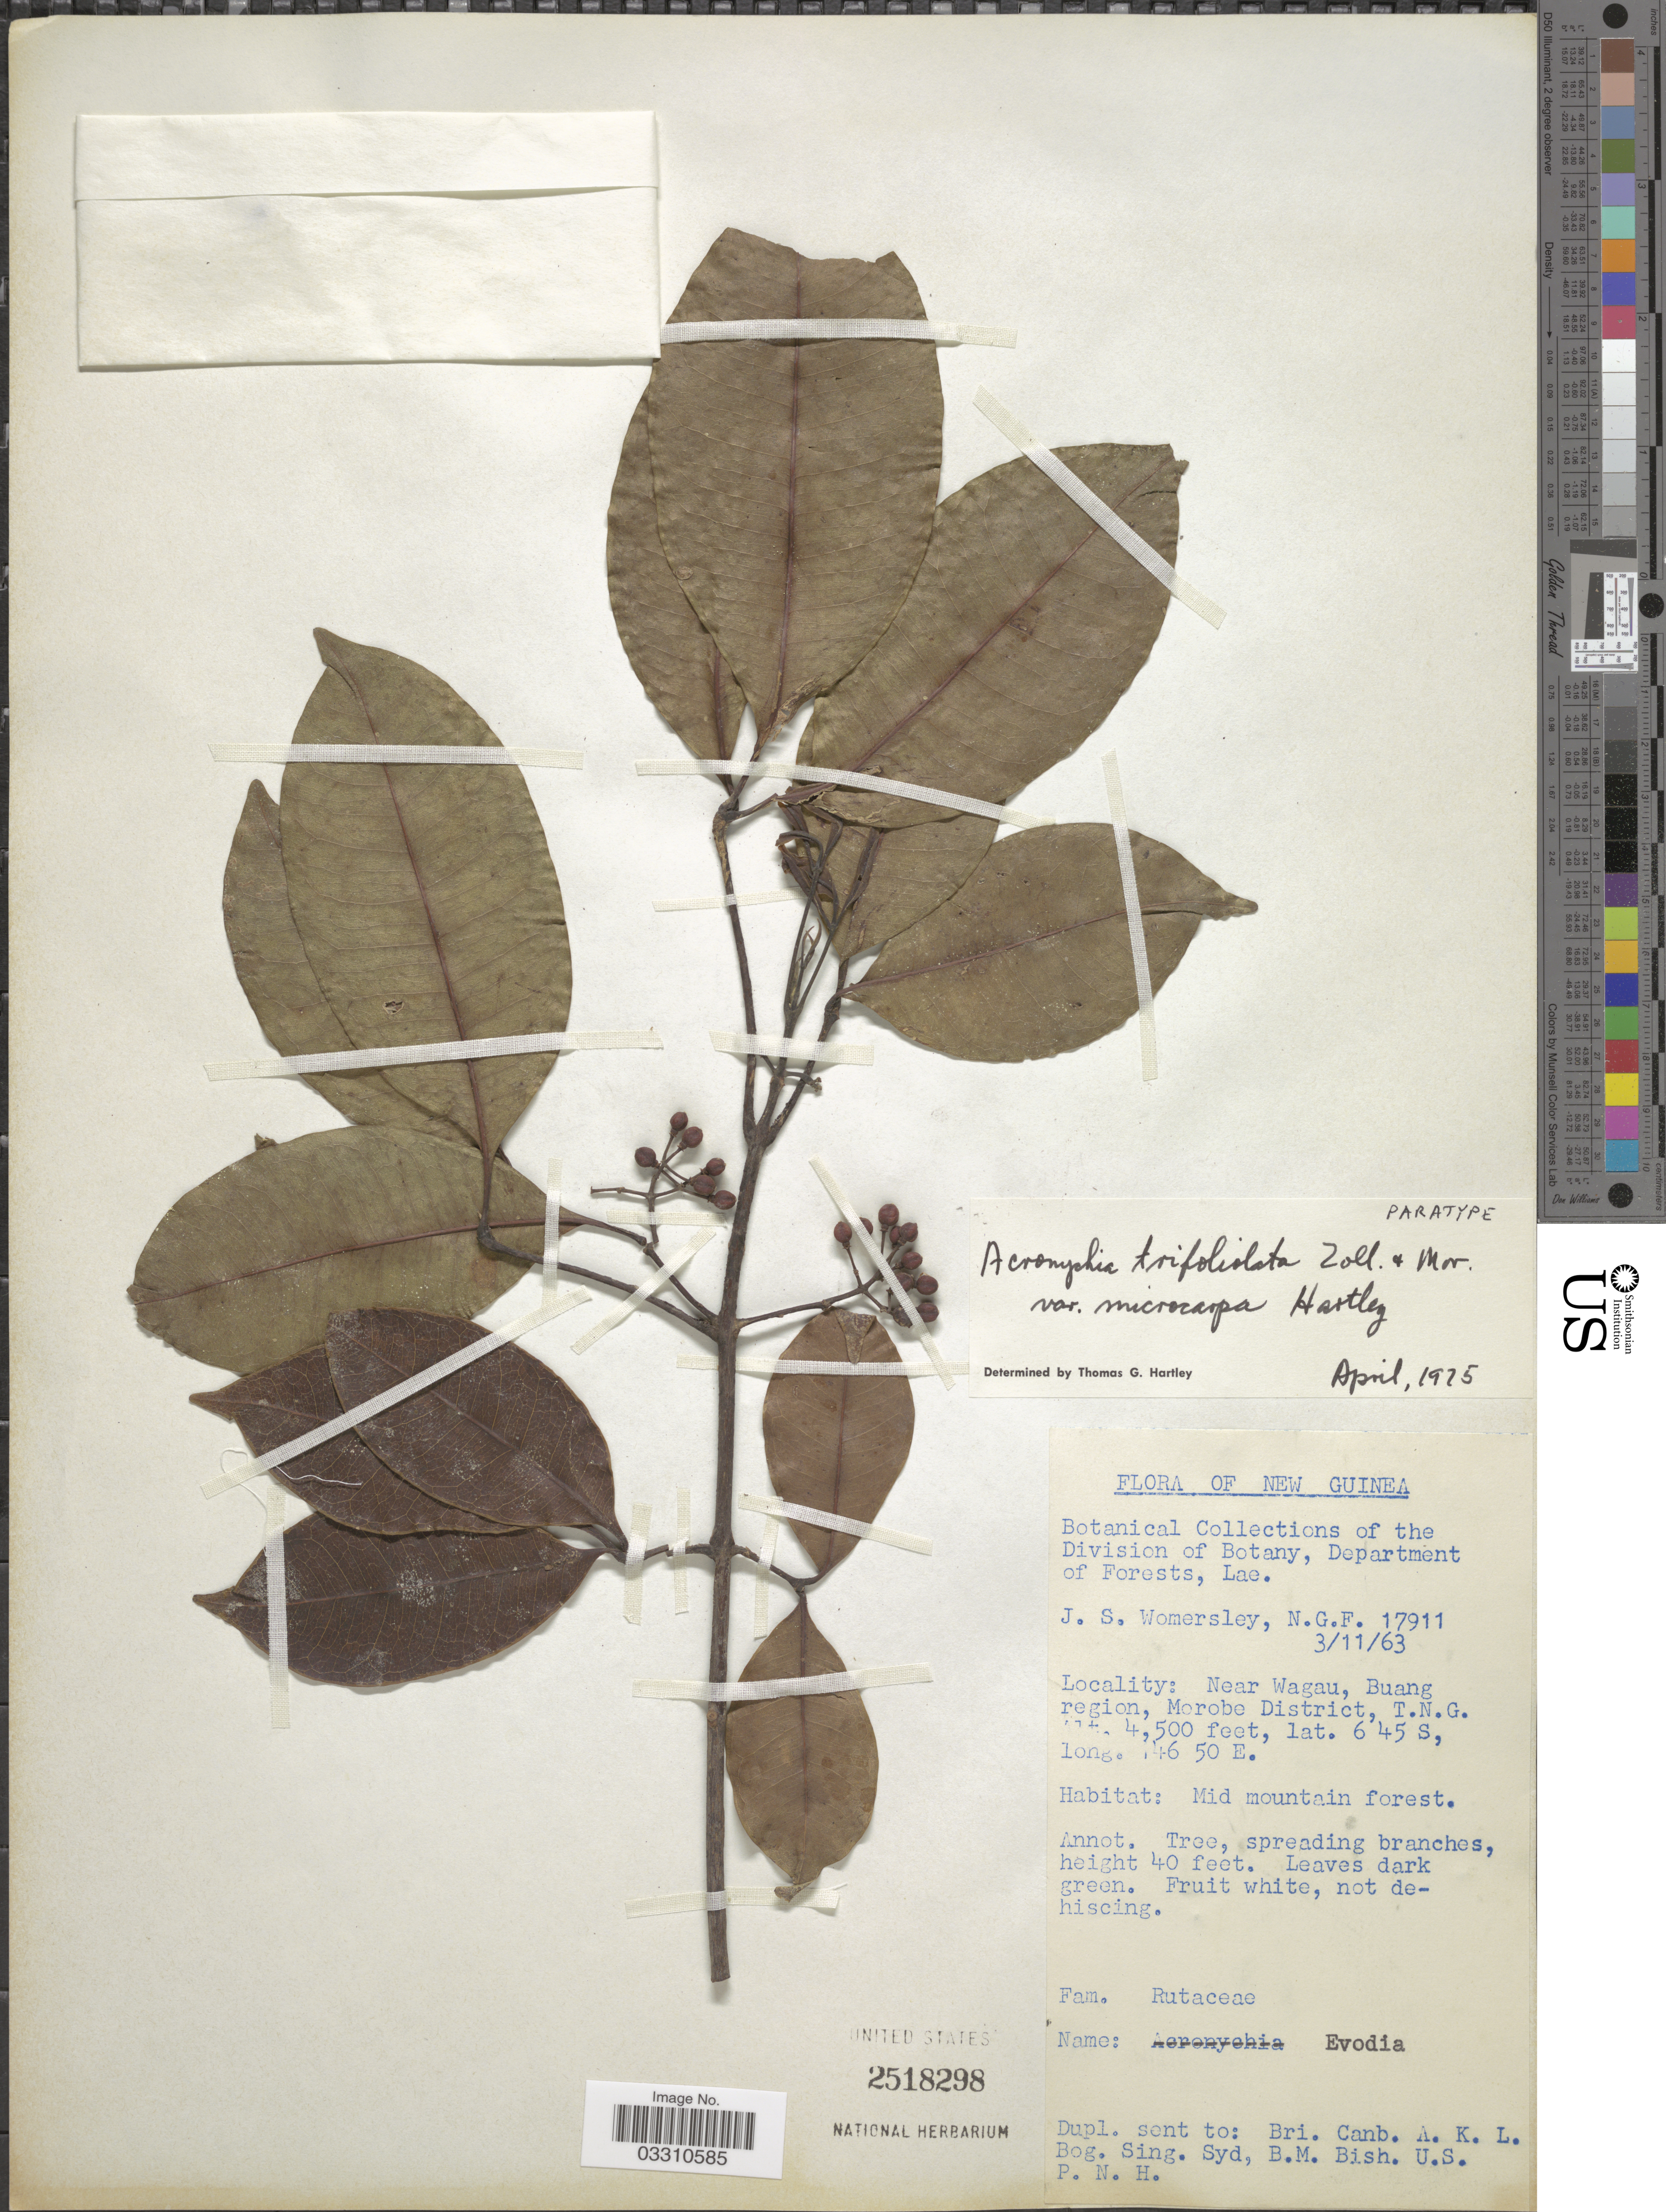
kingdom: Plantae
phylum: Tracheophyta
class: Magnoliopsida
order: Sapindales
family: Rutaceae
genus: Acronychia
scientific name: Acronychia trifoliolata var. microcarpa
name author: T.G. Hartley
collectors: J. S. Womersley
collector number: NGF17911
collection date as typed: Transcribed d/m/y: 3/11/63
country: Papua New Guinea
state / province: Morobe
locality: New Guinea. Near Wagau, Buang region, Morobe District, T.N.G.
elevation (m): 1372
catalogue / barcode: US 2518298